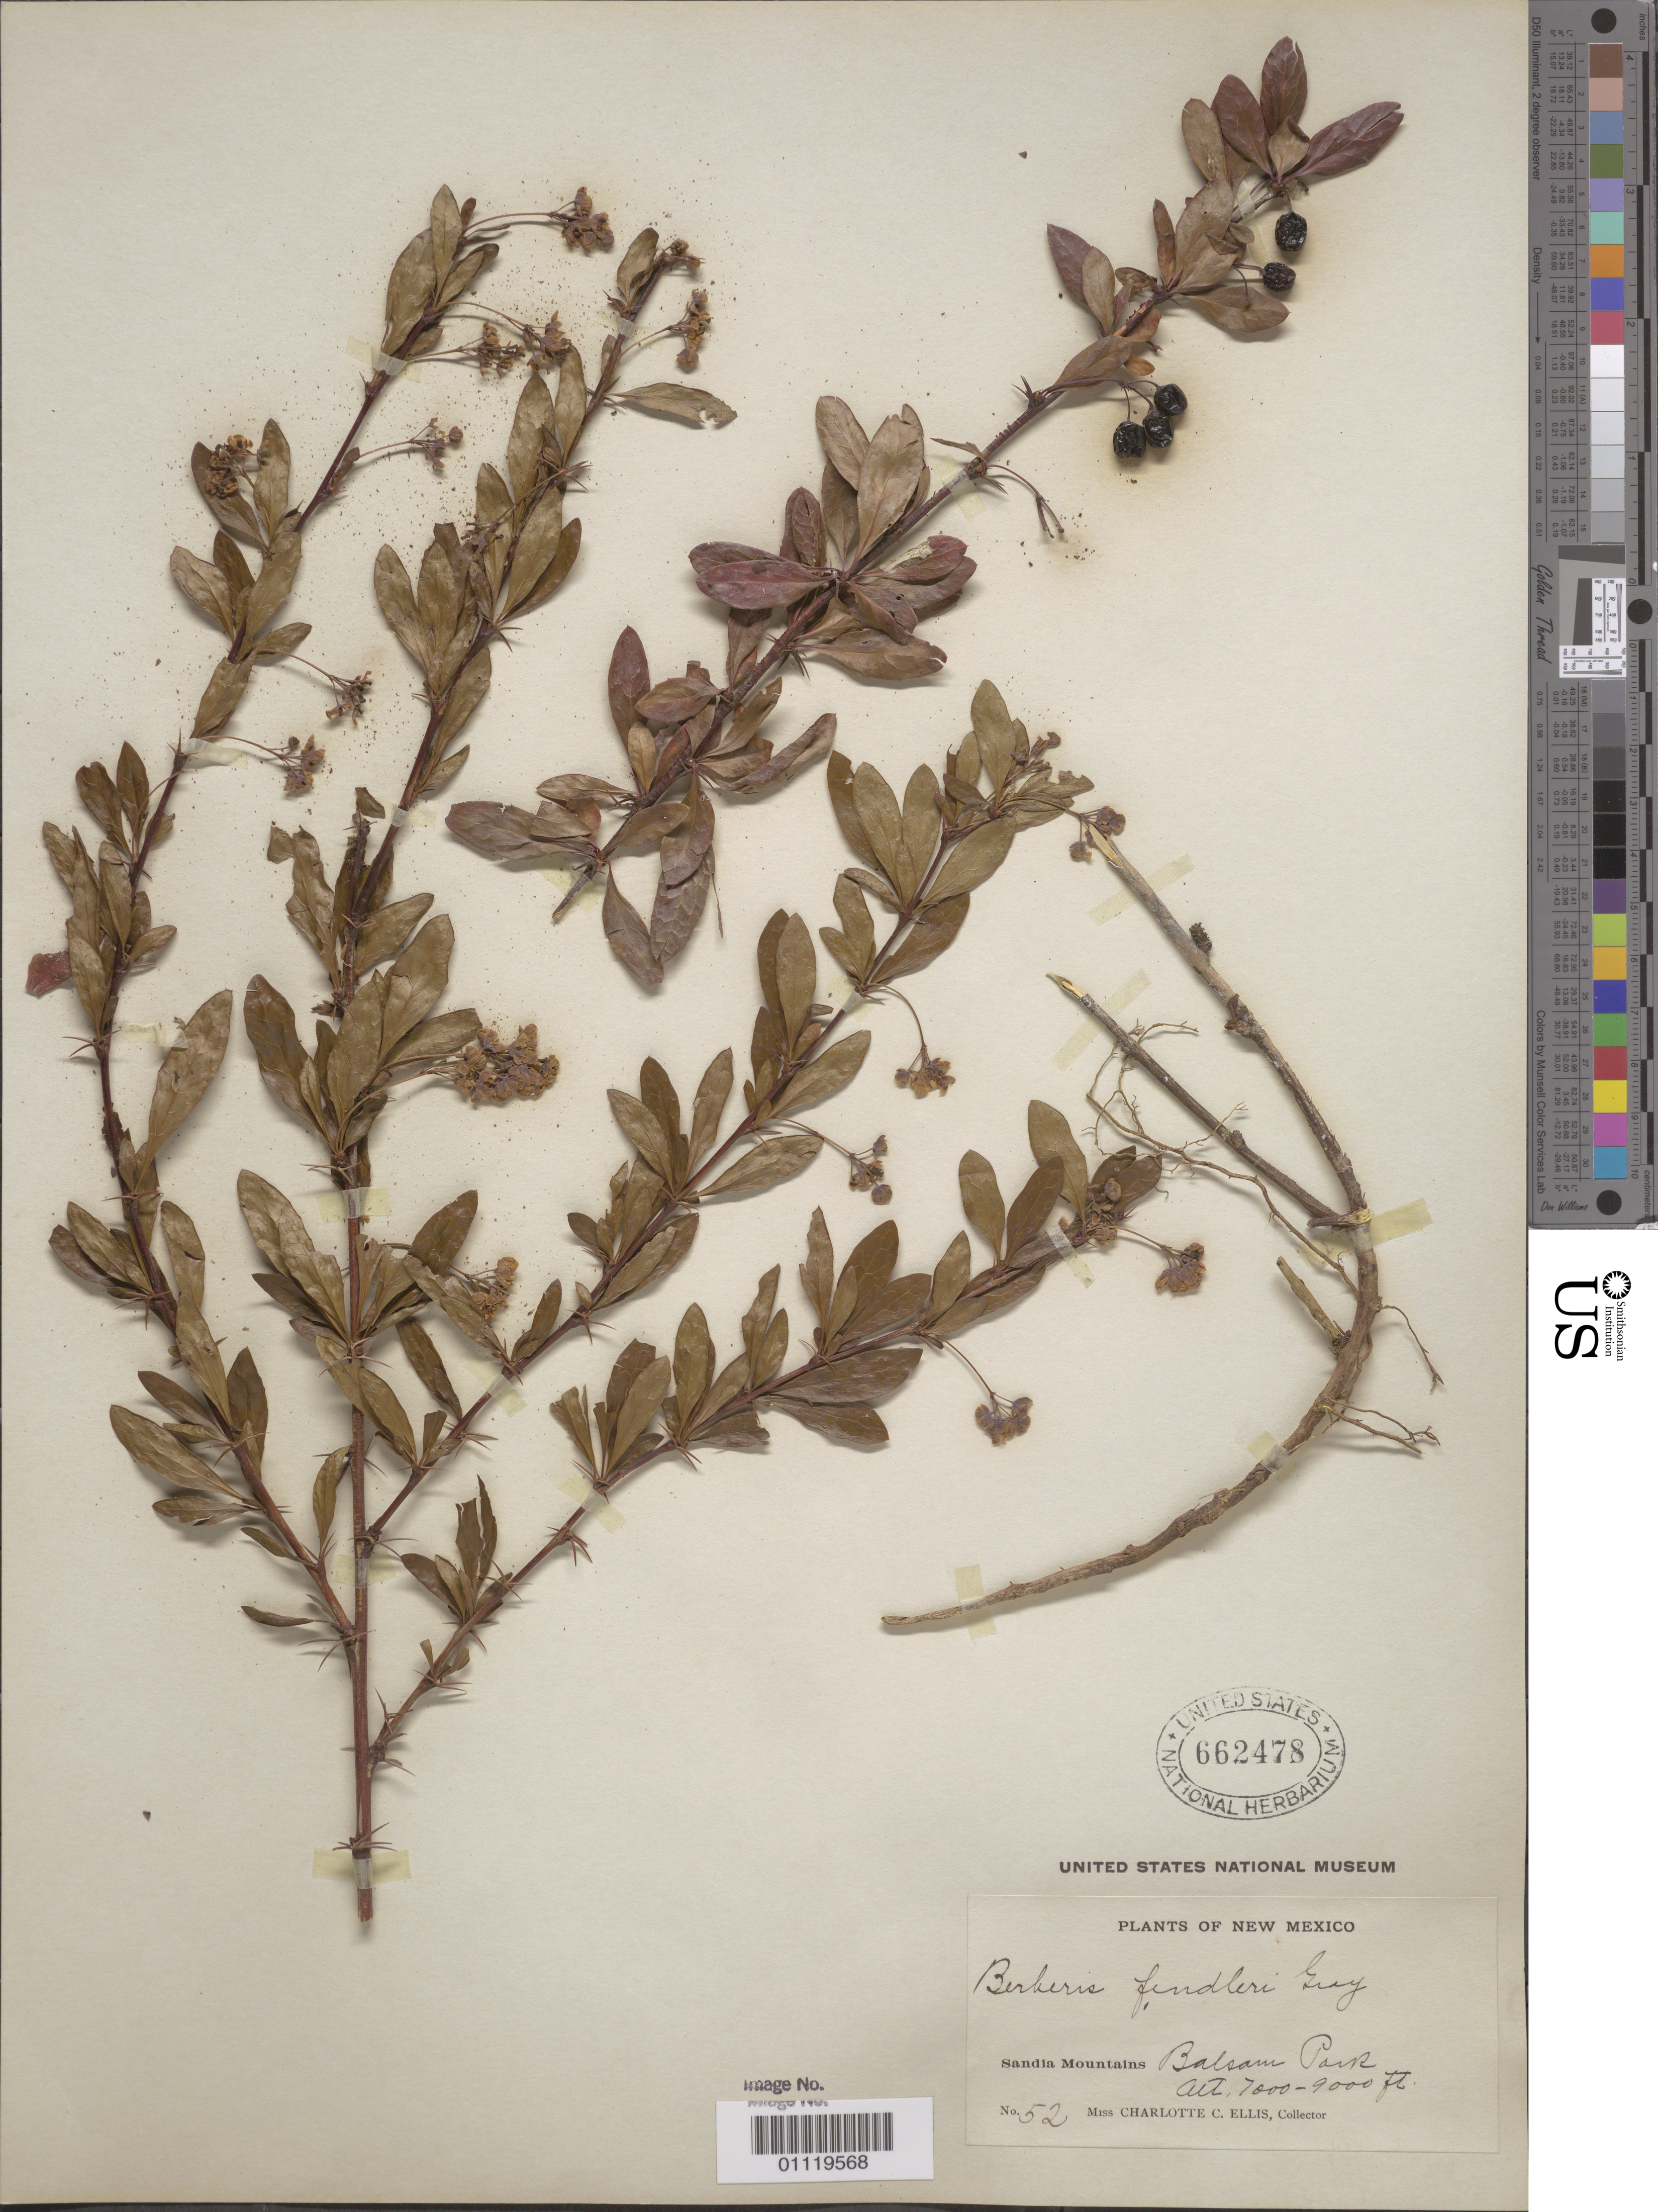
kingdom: Plantae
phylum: Tracheophyta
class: Magnoliopsida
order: Ranunculales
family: Berberidaceae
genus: Berberis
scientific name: Berberis fendleri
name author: A. Gray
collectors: C. C. Ellis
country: United States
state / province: New Mexico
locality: Sandia Mountains, Balsam Park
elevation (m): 2134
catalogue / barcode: US 662478